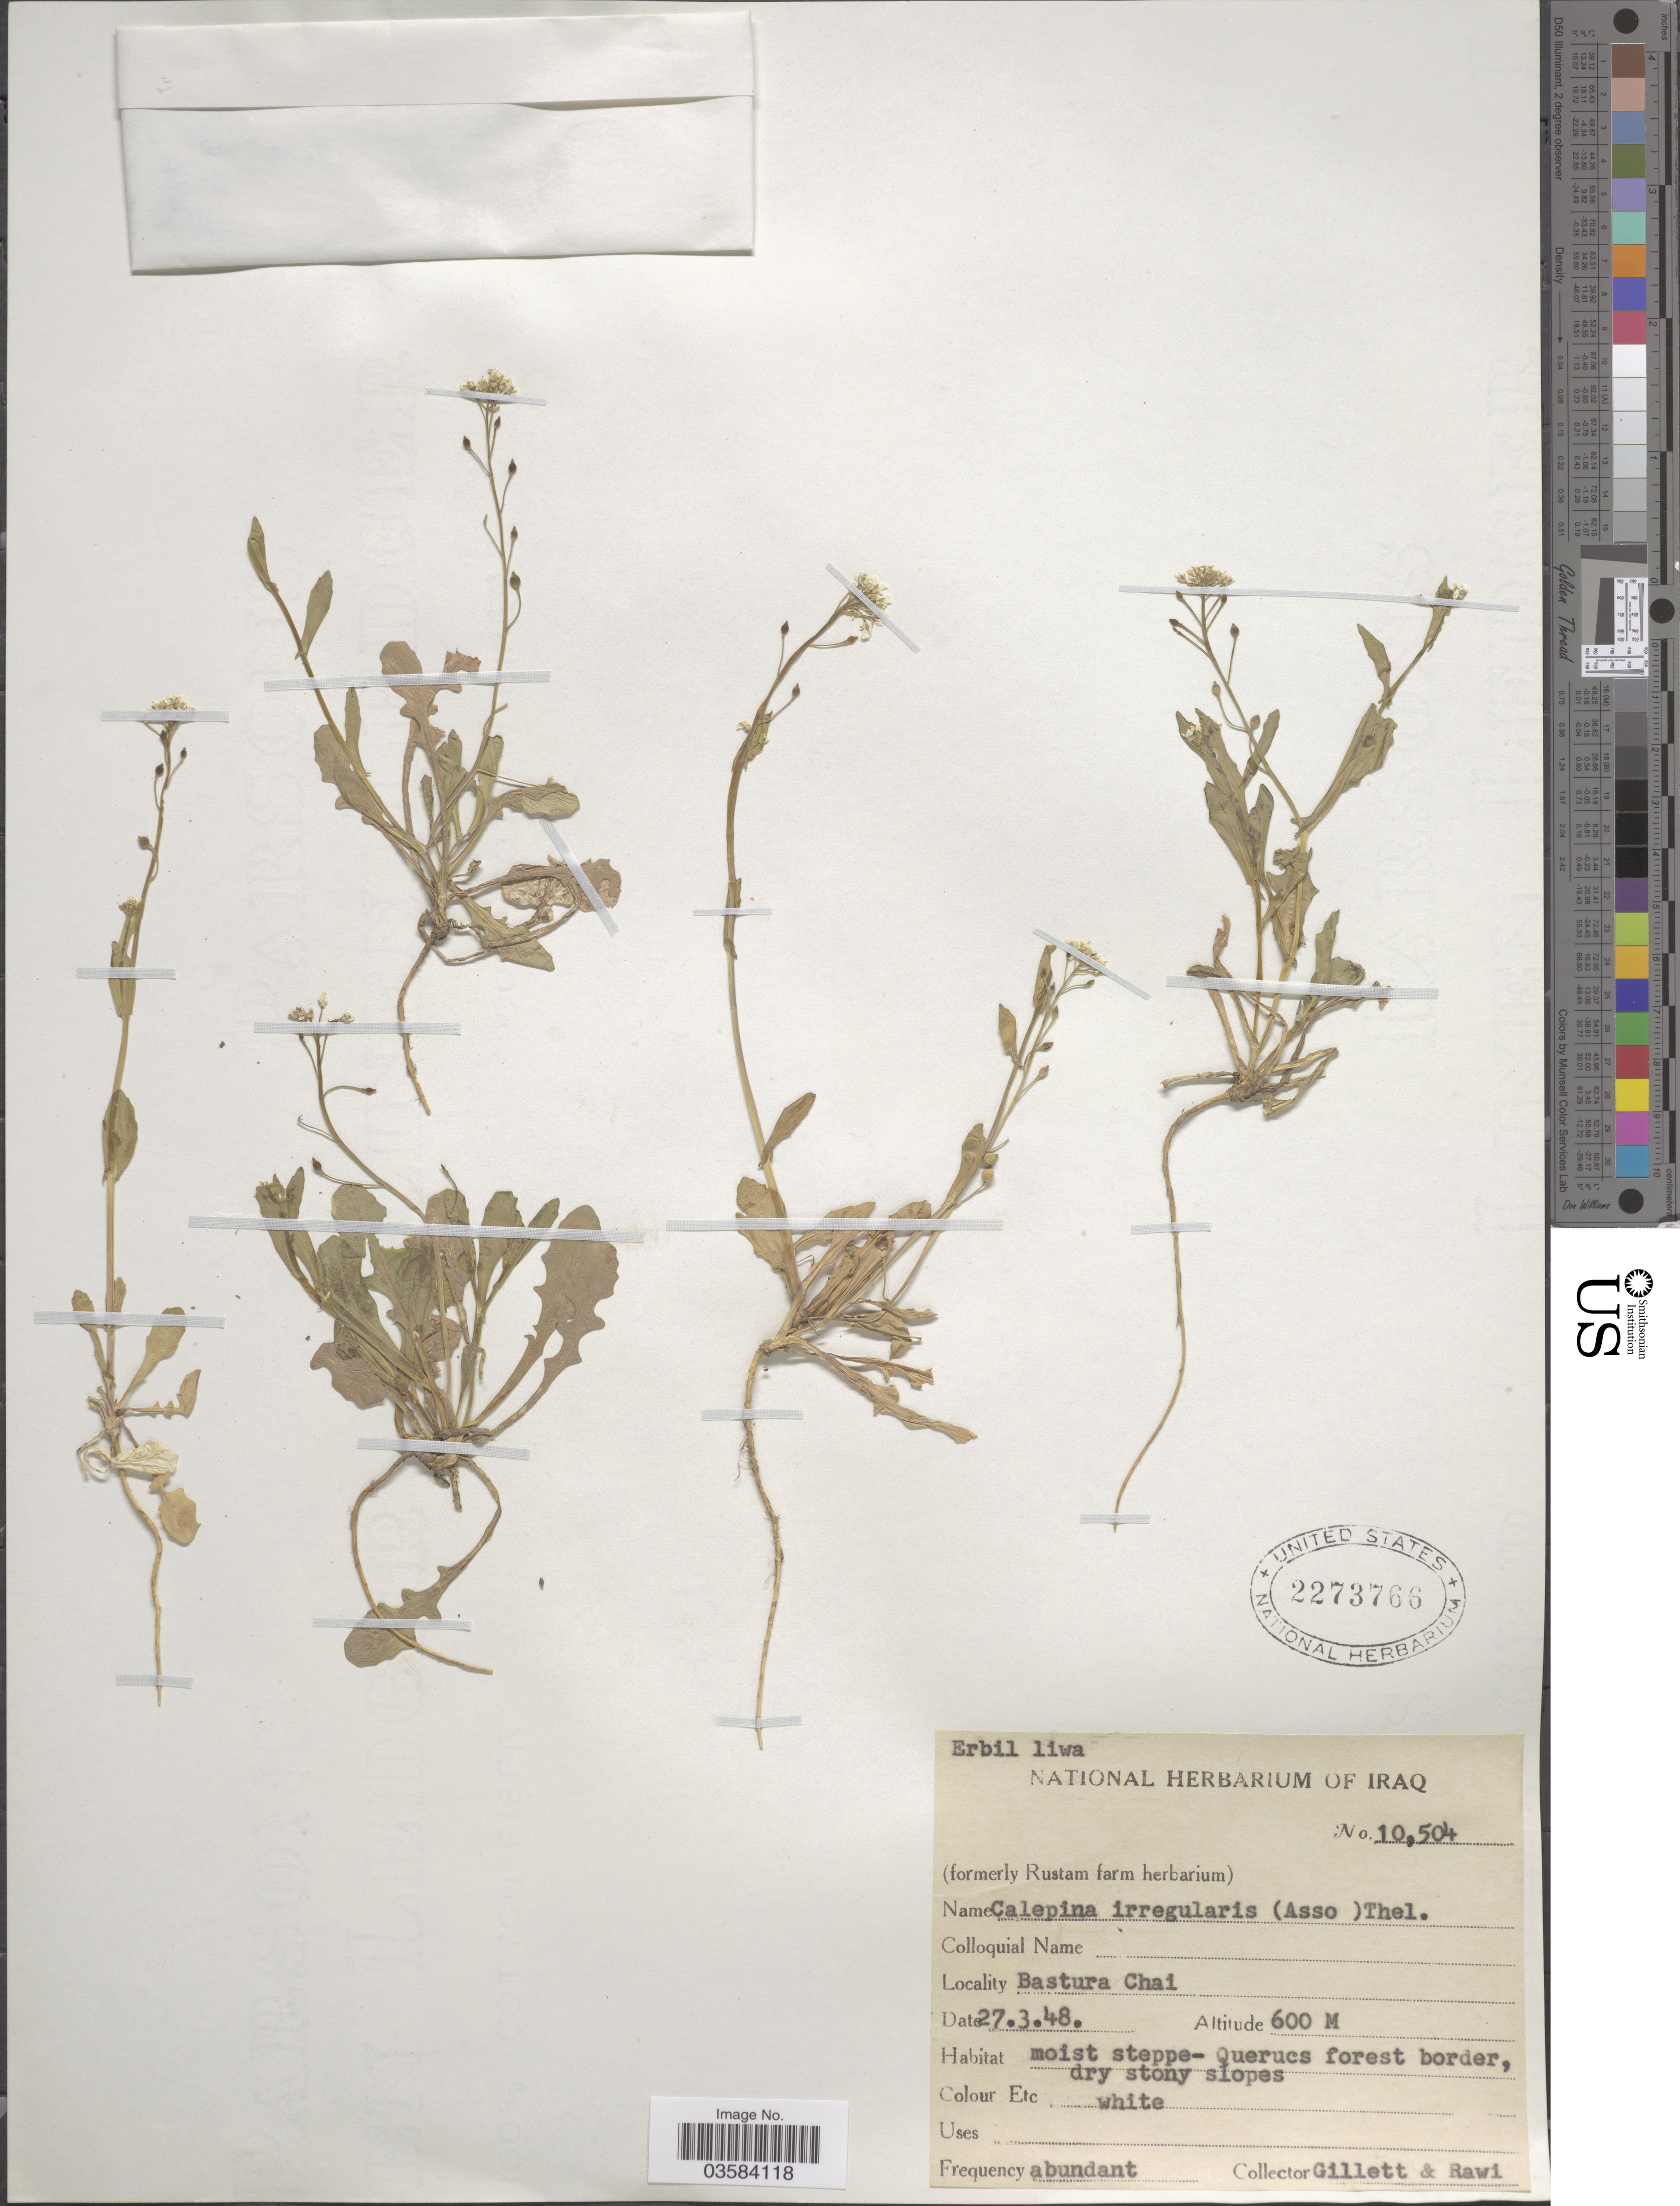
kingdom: Plantae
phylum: Tracheophyta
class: Magnoliopsida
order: Brassicales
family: Brassicaceae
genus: Calepina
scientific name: Calepina irregularis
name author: (Asso) Thell.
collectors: Gillett, -- & -. Rawi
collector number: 10504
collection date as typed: Transcribed d/m/y: 27/3/48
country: Iraq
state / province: Arbīl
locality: Erbil liwa. Bastura Chai.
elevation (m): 600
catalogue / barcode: US 2273766